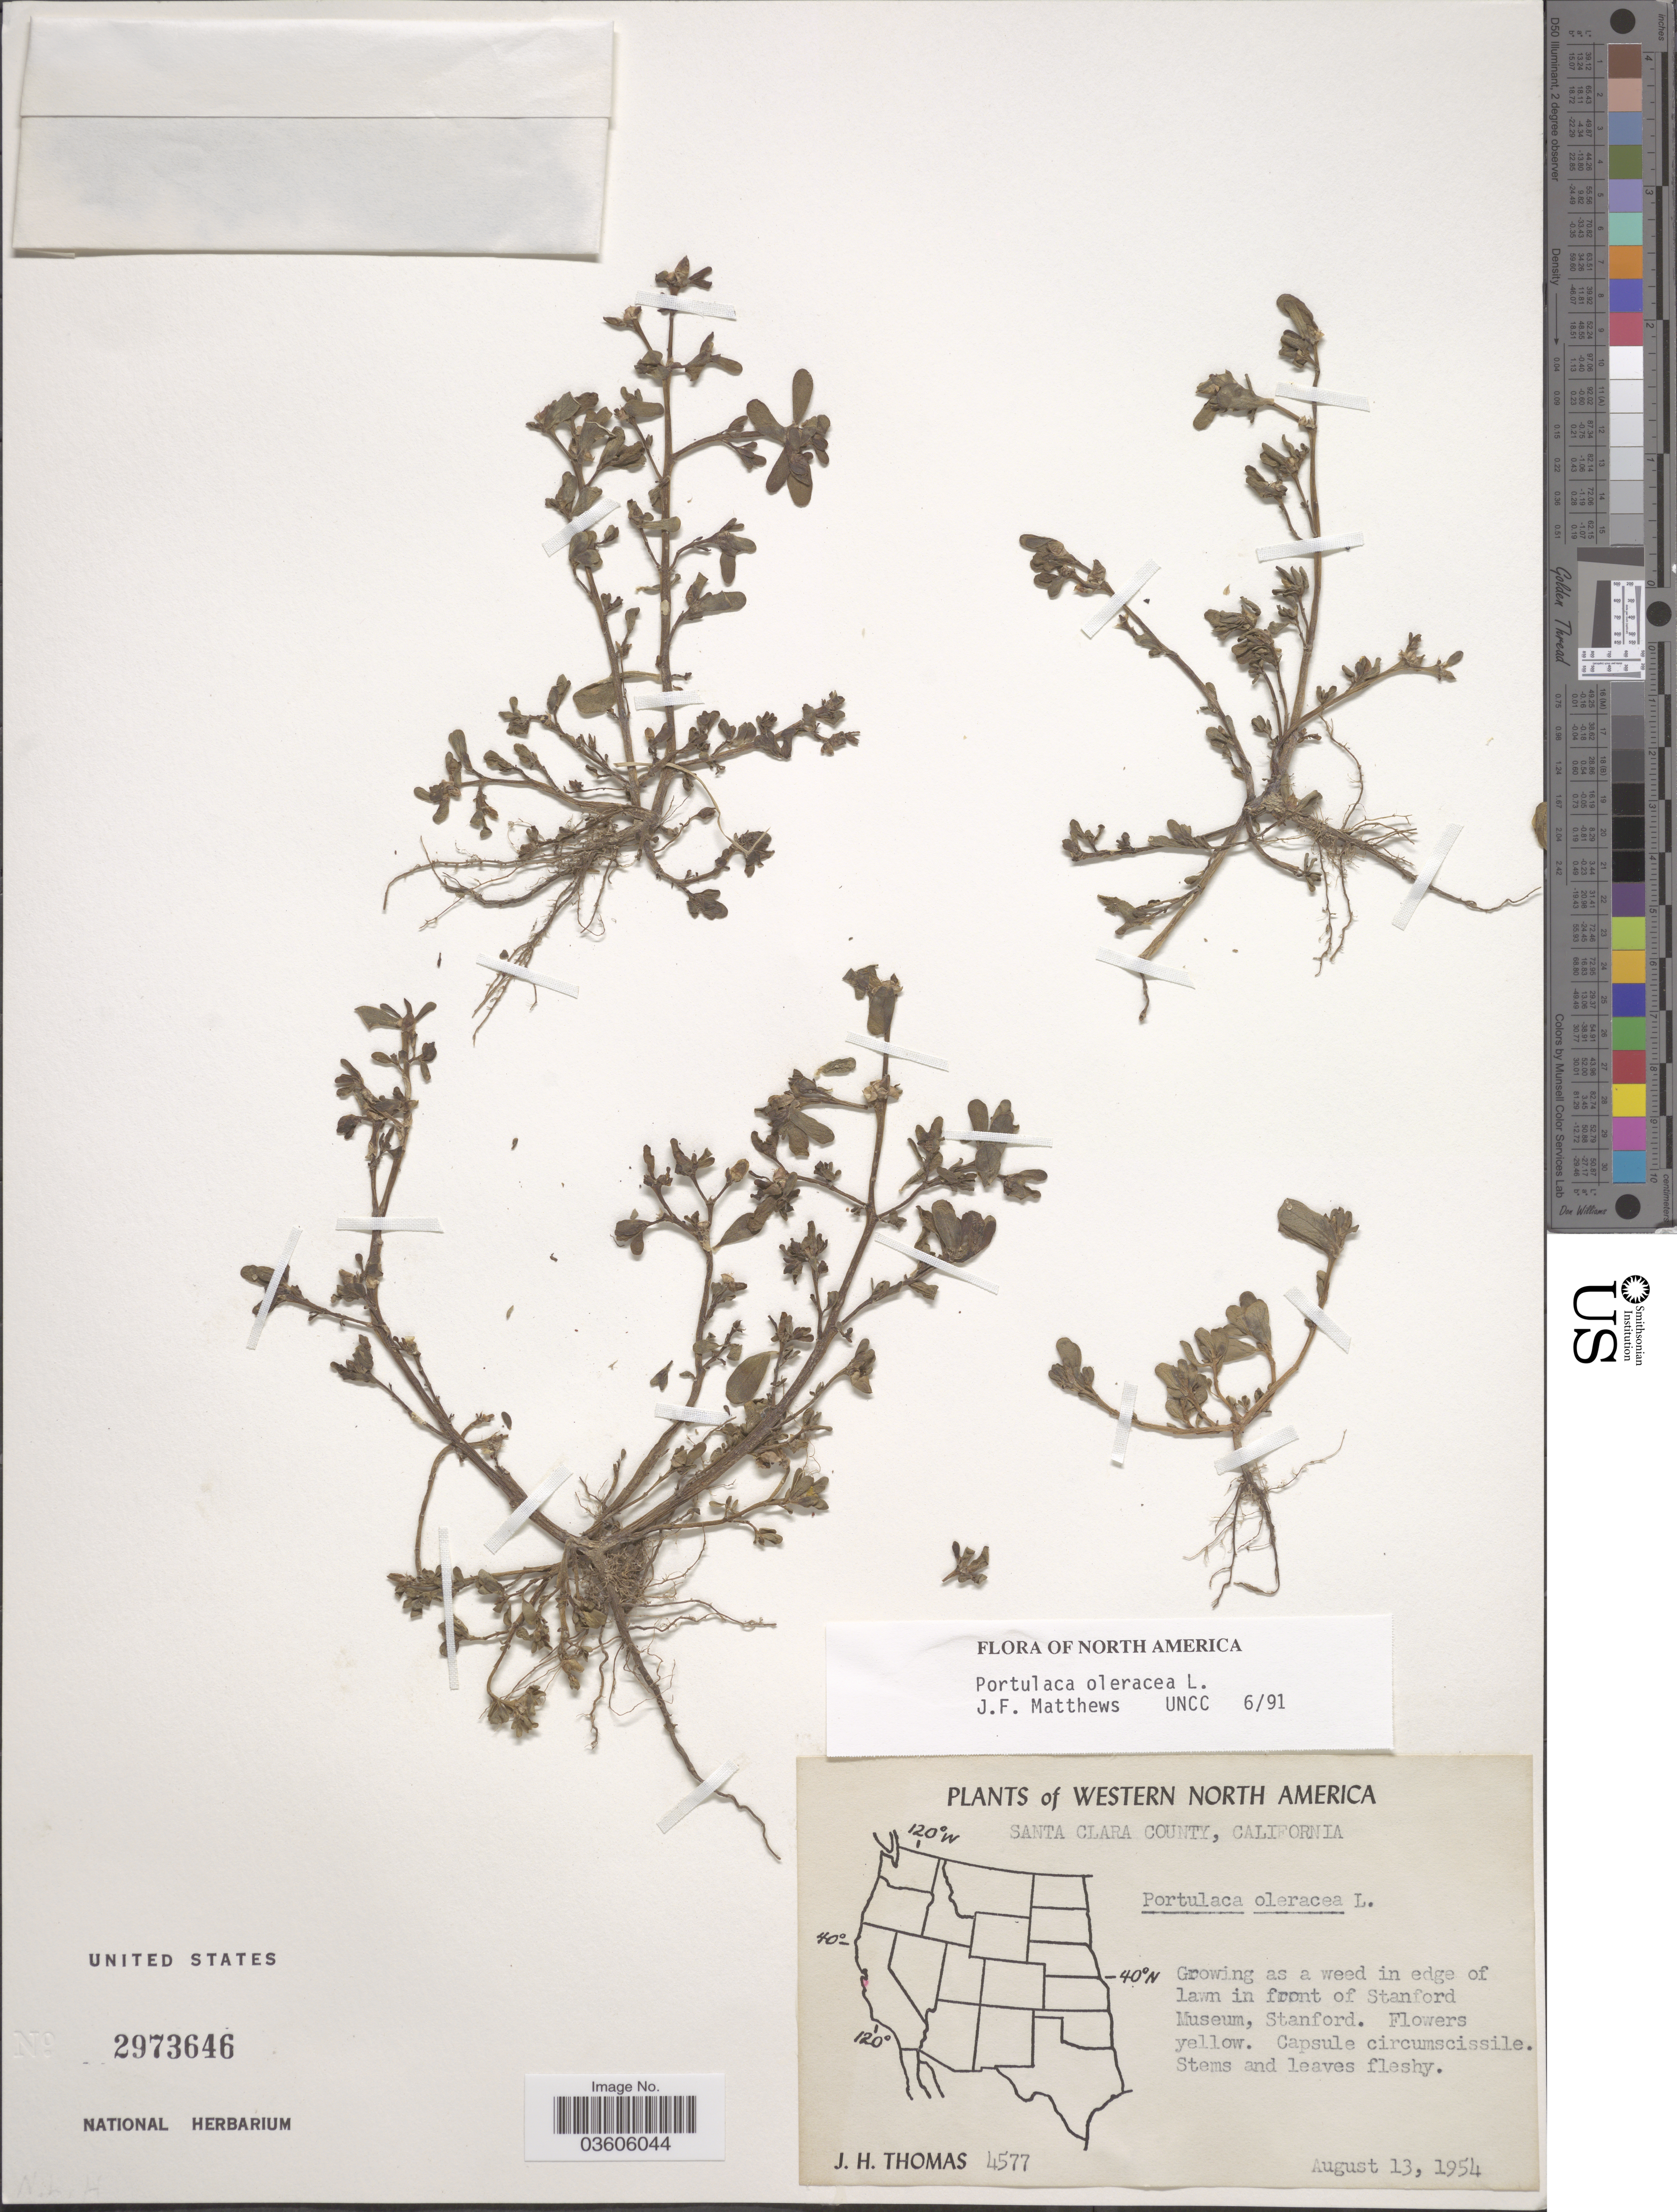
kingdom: Plantae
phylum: Tracheophyta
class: Magnoliopsida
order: Caryophyllales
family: Portulacaceae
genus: Portulaca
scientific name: Portulaca oleracea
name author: L.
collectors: J. H. Thomas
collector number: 4577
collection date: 1954-08-13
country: United States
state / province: California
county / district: Santa Clara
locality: Western North America. Santa Clara County. In edge of lawn in front of Stanford Museum, Stanford.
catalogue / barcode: US 2973646